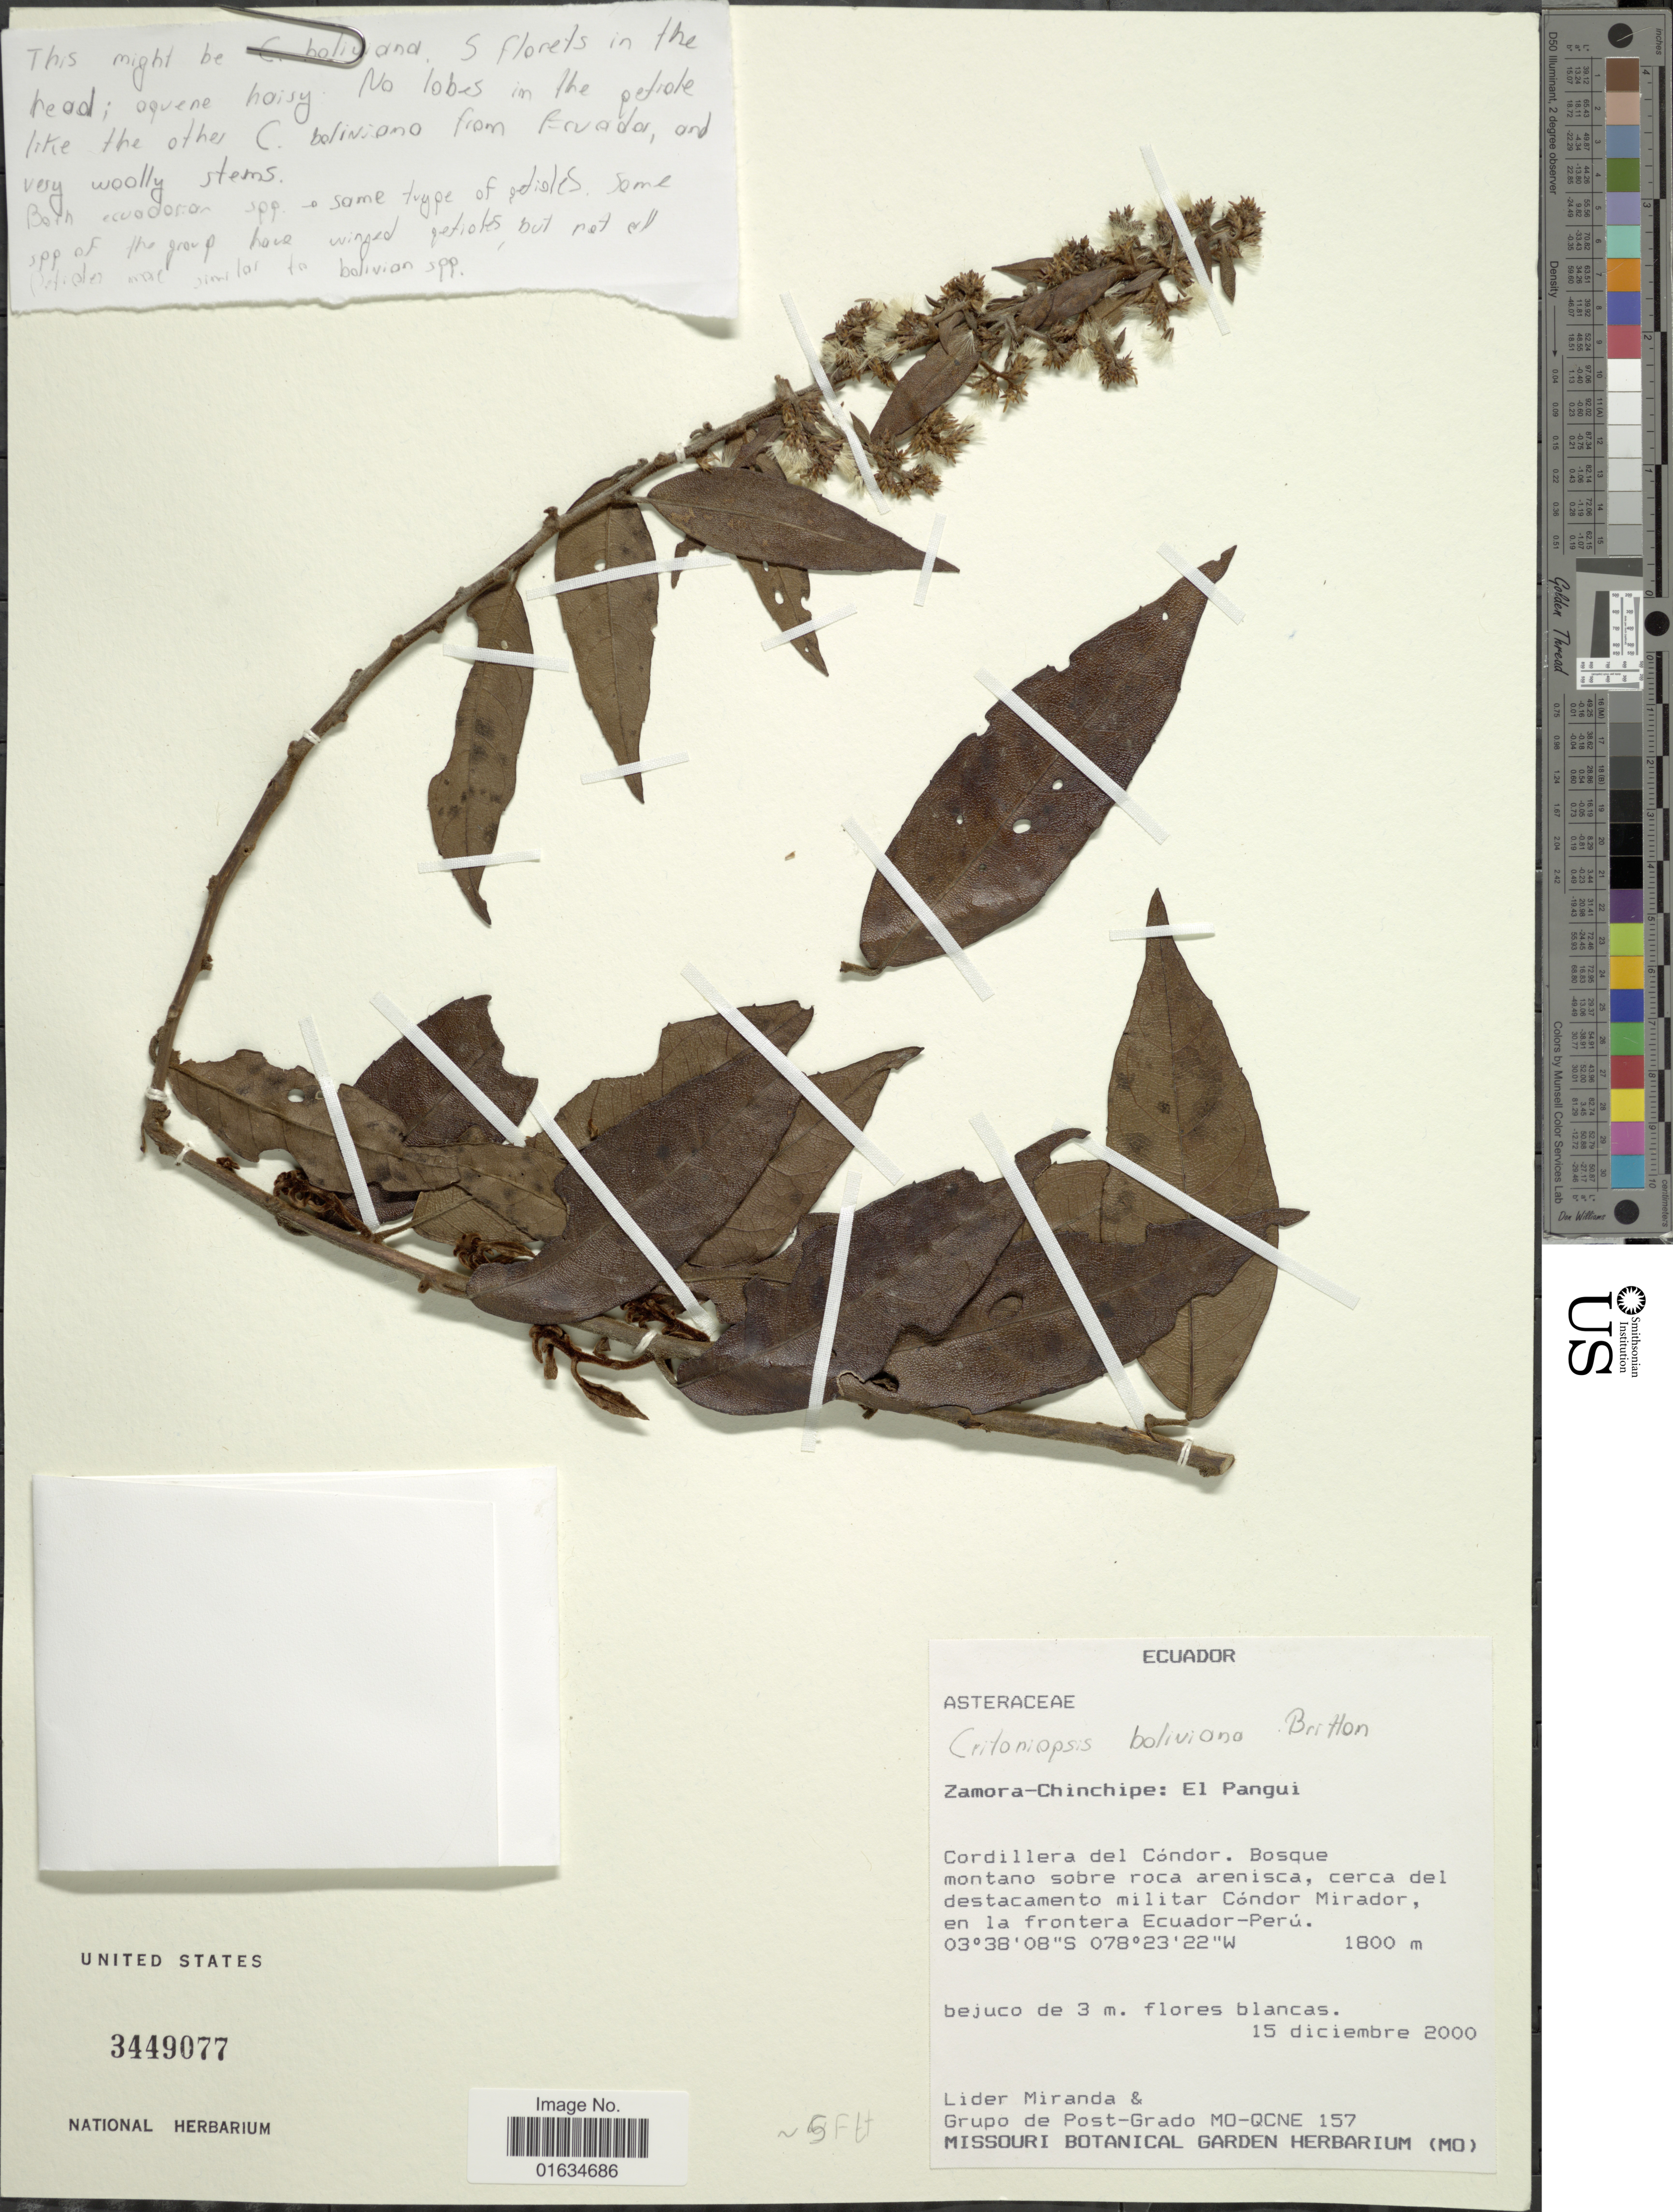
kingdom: Plantae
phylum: Tracheophyta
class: Magnoliopsida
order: Asterales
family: Asteraceae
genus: Critoniopsis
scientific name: Critoniopsis boliviana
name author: (Britton) H. Rob.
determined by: Ávila C., Fabio Andrés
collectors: L. Miranda & Grupo Post-Grado MO-QCNE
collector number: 157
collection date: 2000-12-15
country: Ecuador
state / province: Zamora-Chinchipe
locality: El Pangui, Cordillera del Cóndor, bosque montano sobre roca arenisca, cerca del destacamento militar Cóndor Mirador, en la frontere Ecuador-Perú.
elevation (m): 1800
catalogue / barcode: US 3449077